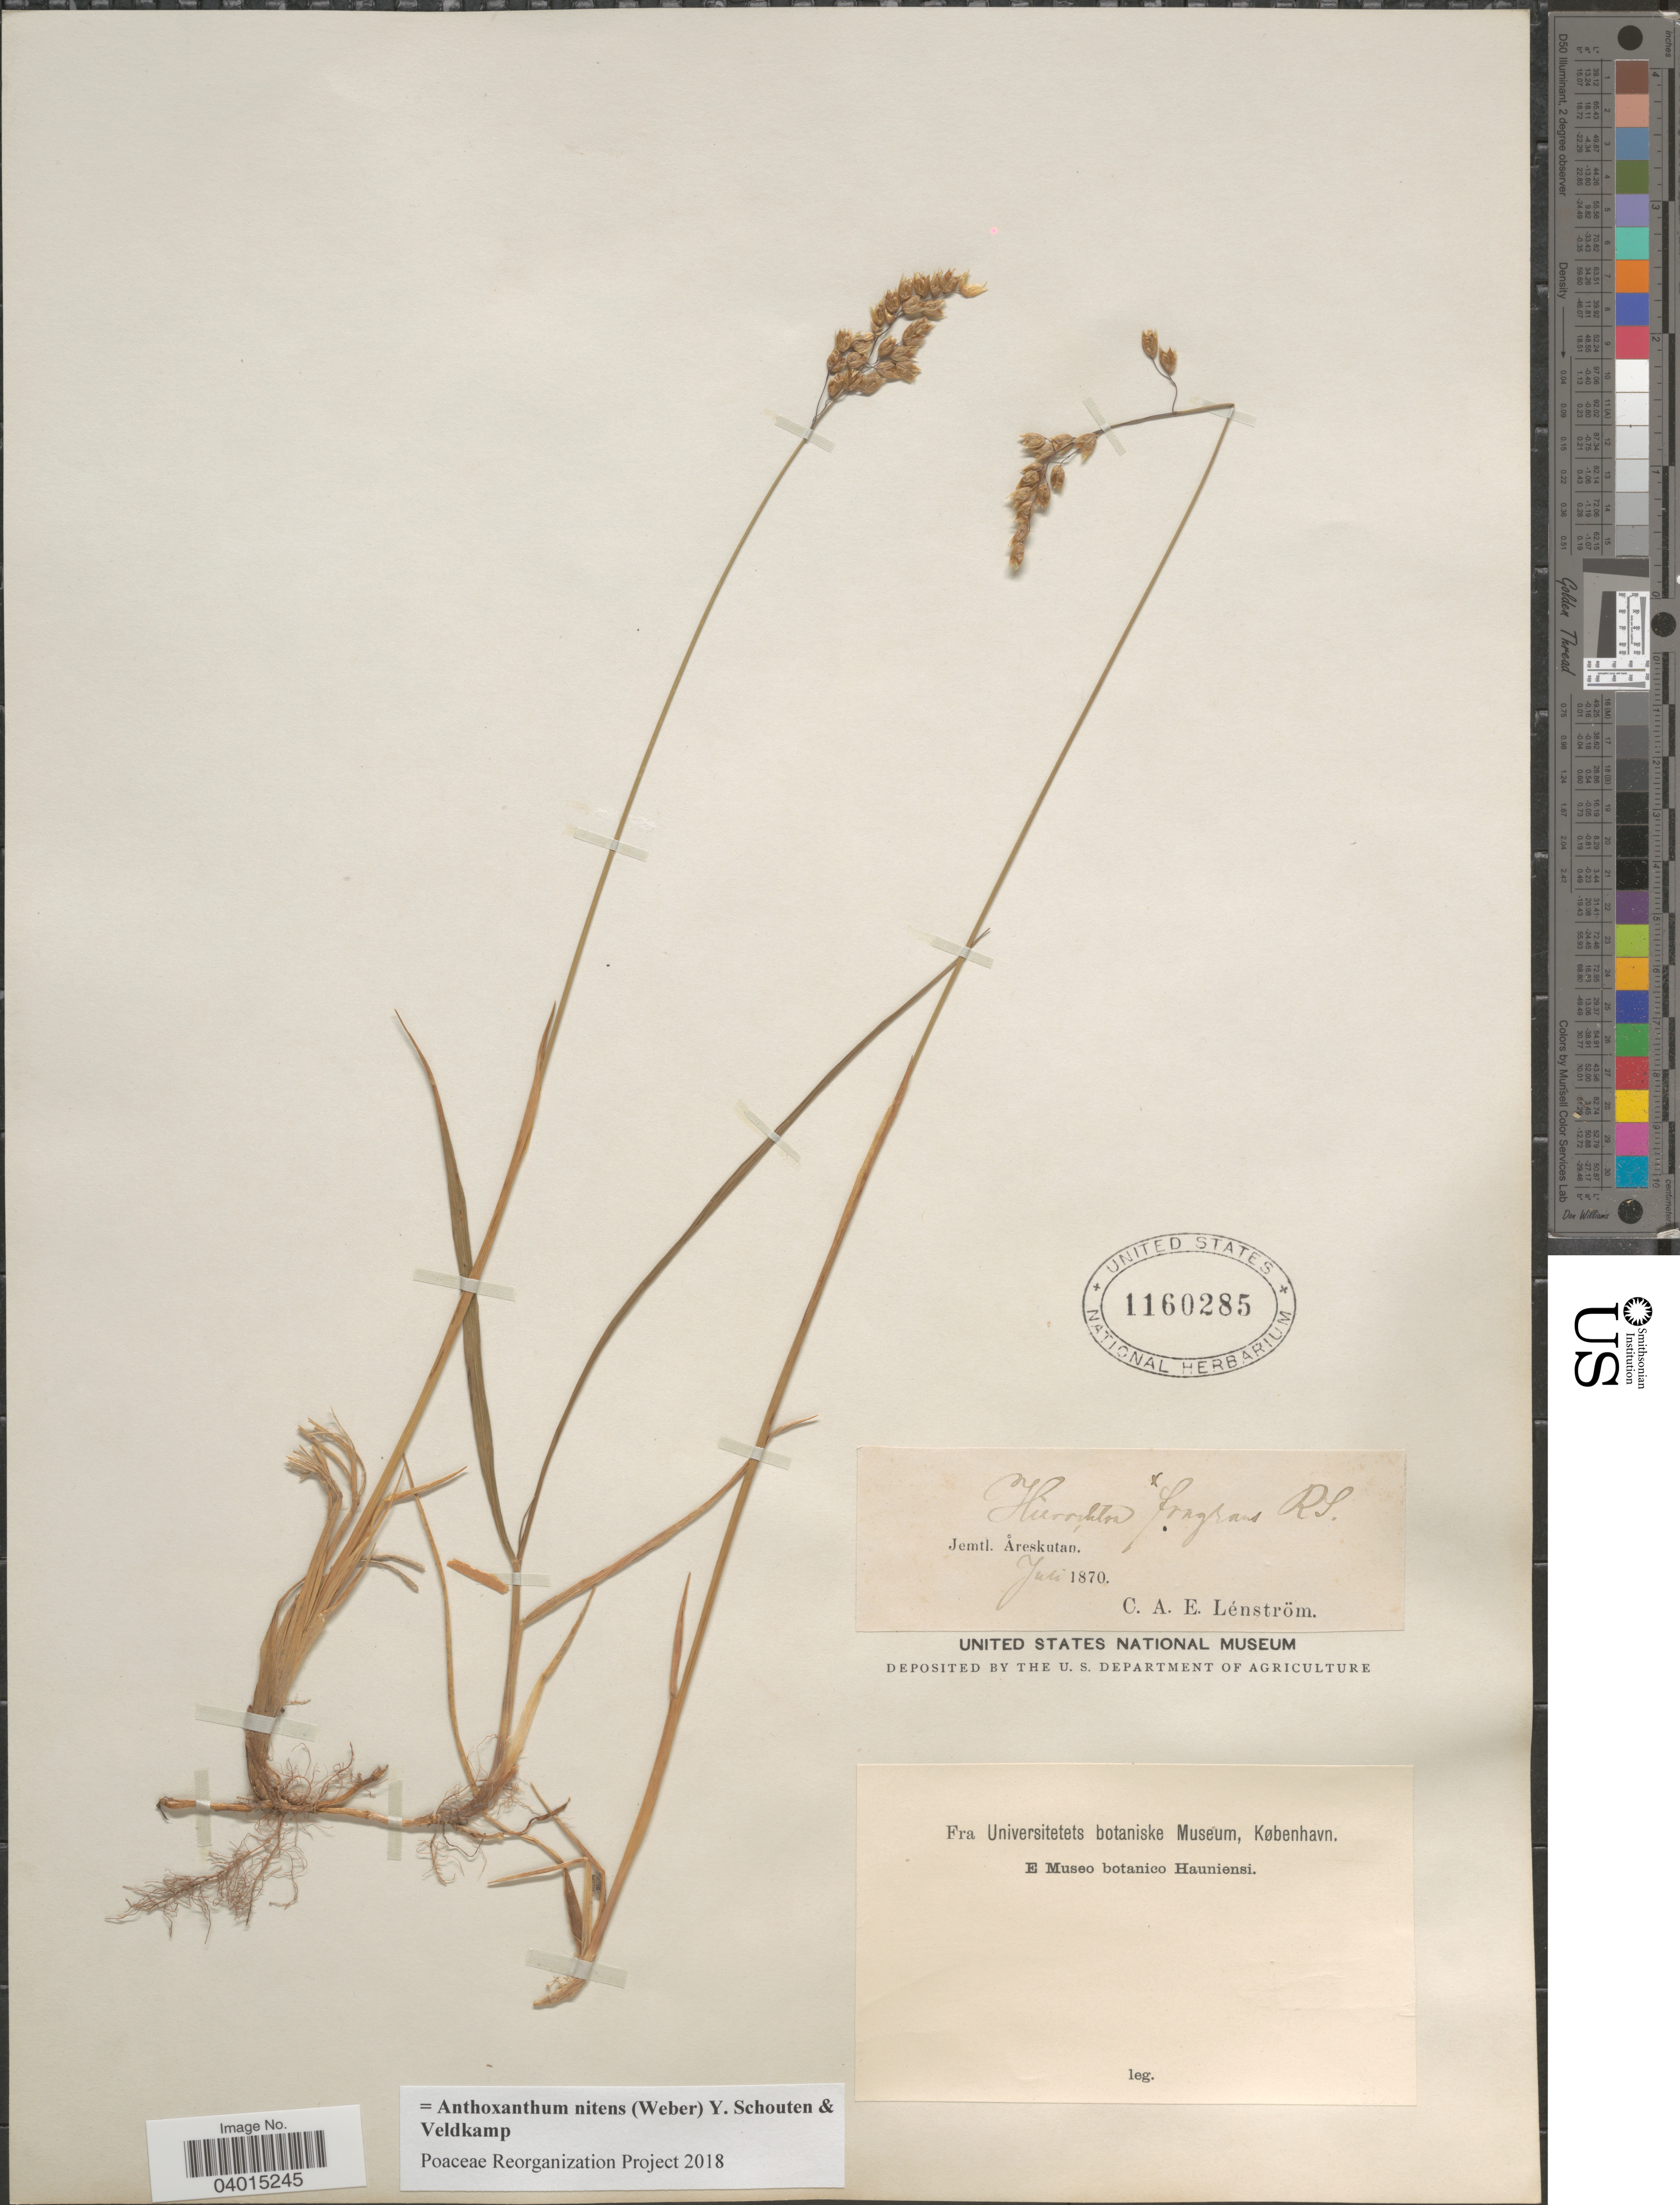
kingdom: Plantae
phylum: Tracheophyta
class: Liliopsida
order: Poales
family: Poaceae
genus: Anthoxanthum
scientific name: Anthoxanthum nitens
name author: (G.H. Weber) R.T.A. Schouten & Veldkamp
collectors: C. A. Lénström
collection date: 1870-07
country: Sweden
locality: Jemtl. Åreskutan.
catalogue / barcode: US 1160285